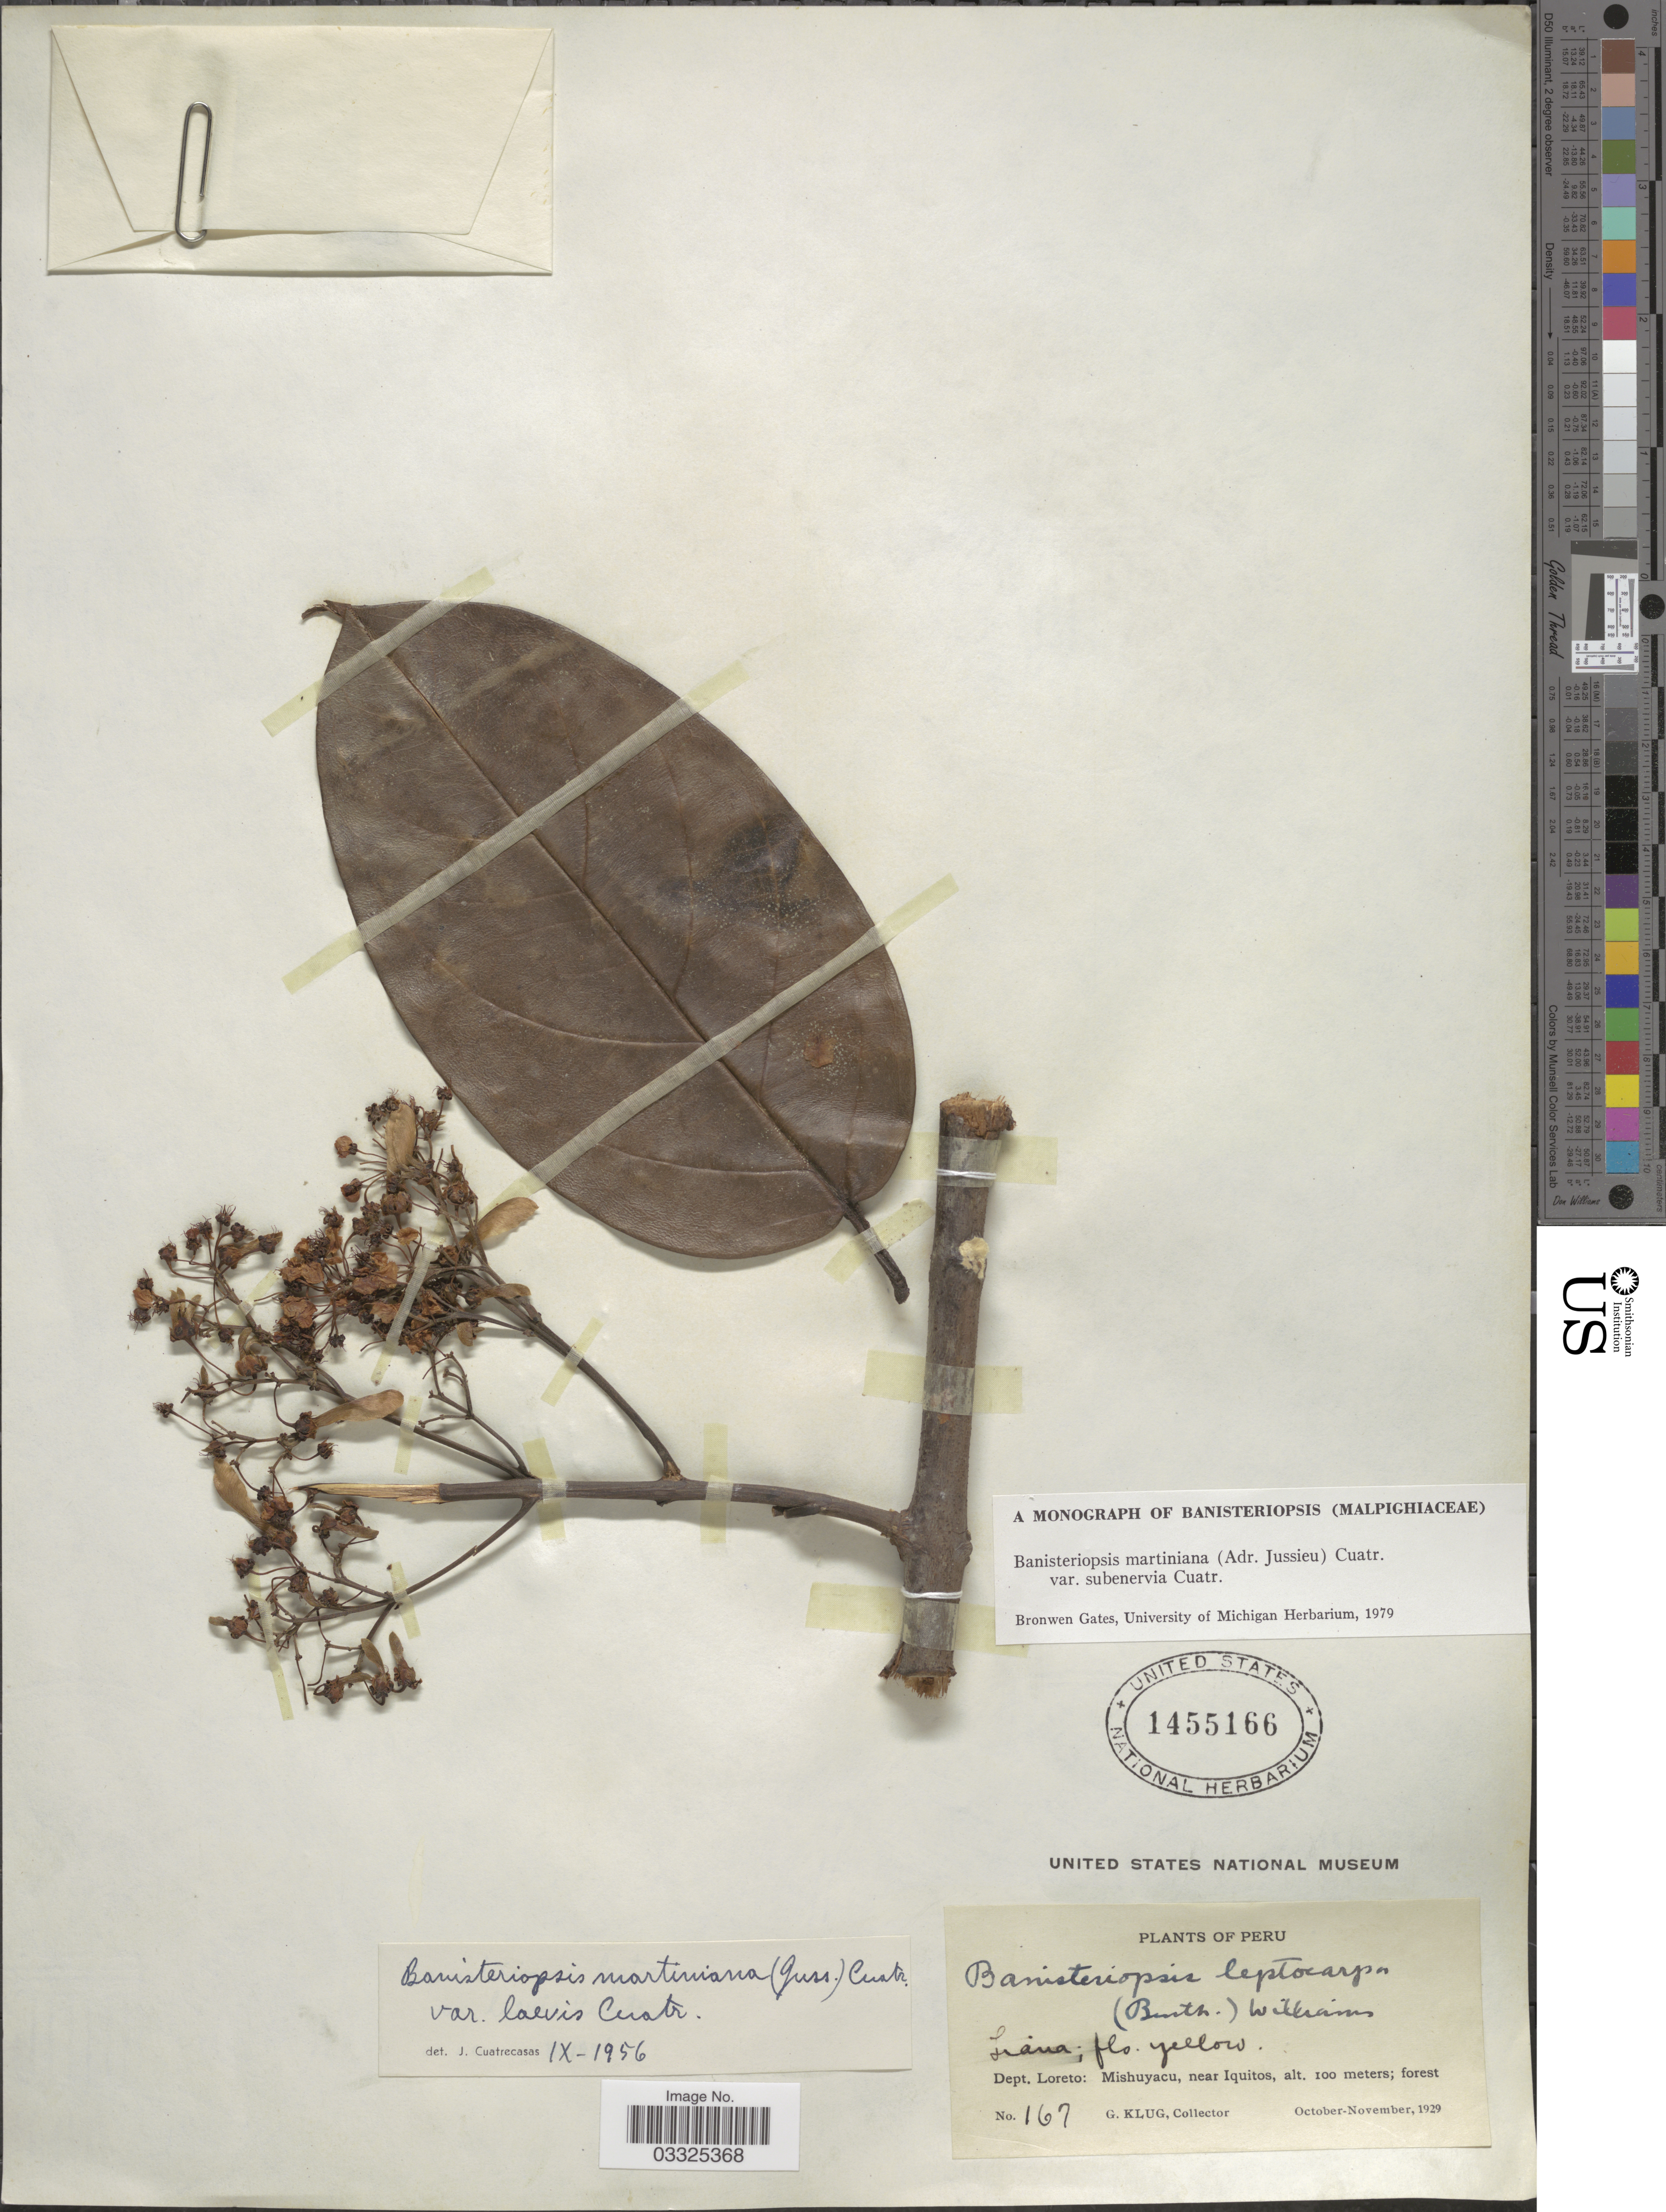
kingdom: Plantae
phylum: Tracheophyta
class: Magnoliopsida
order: Malpighiales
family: Malpighiaceae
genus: Banisteriopsis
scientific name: Banisteriopsis martiniana var. subenervia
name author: Cuatrec.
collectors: G. Klug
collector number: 167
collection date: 1929-10/1929-11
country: Peru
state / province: Loreto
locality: Dept. Loreto: Mishuyacu, near Iquitos.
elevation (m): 100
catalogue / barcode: US 1455166